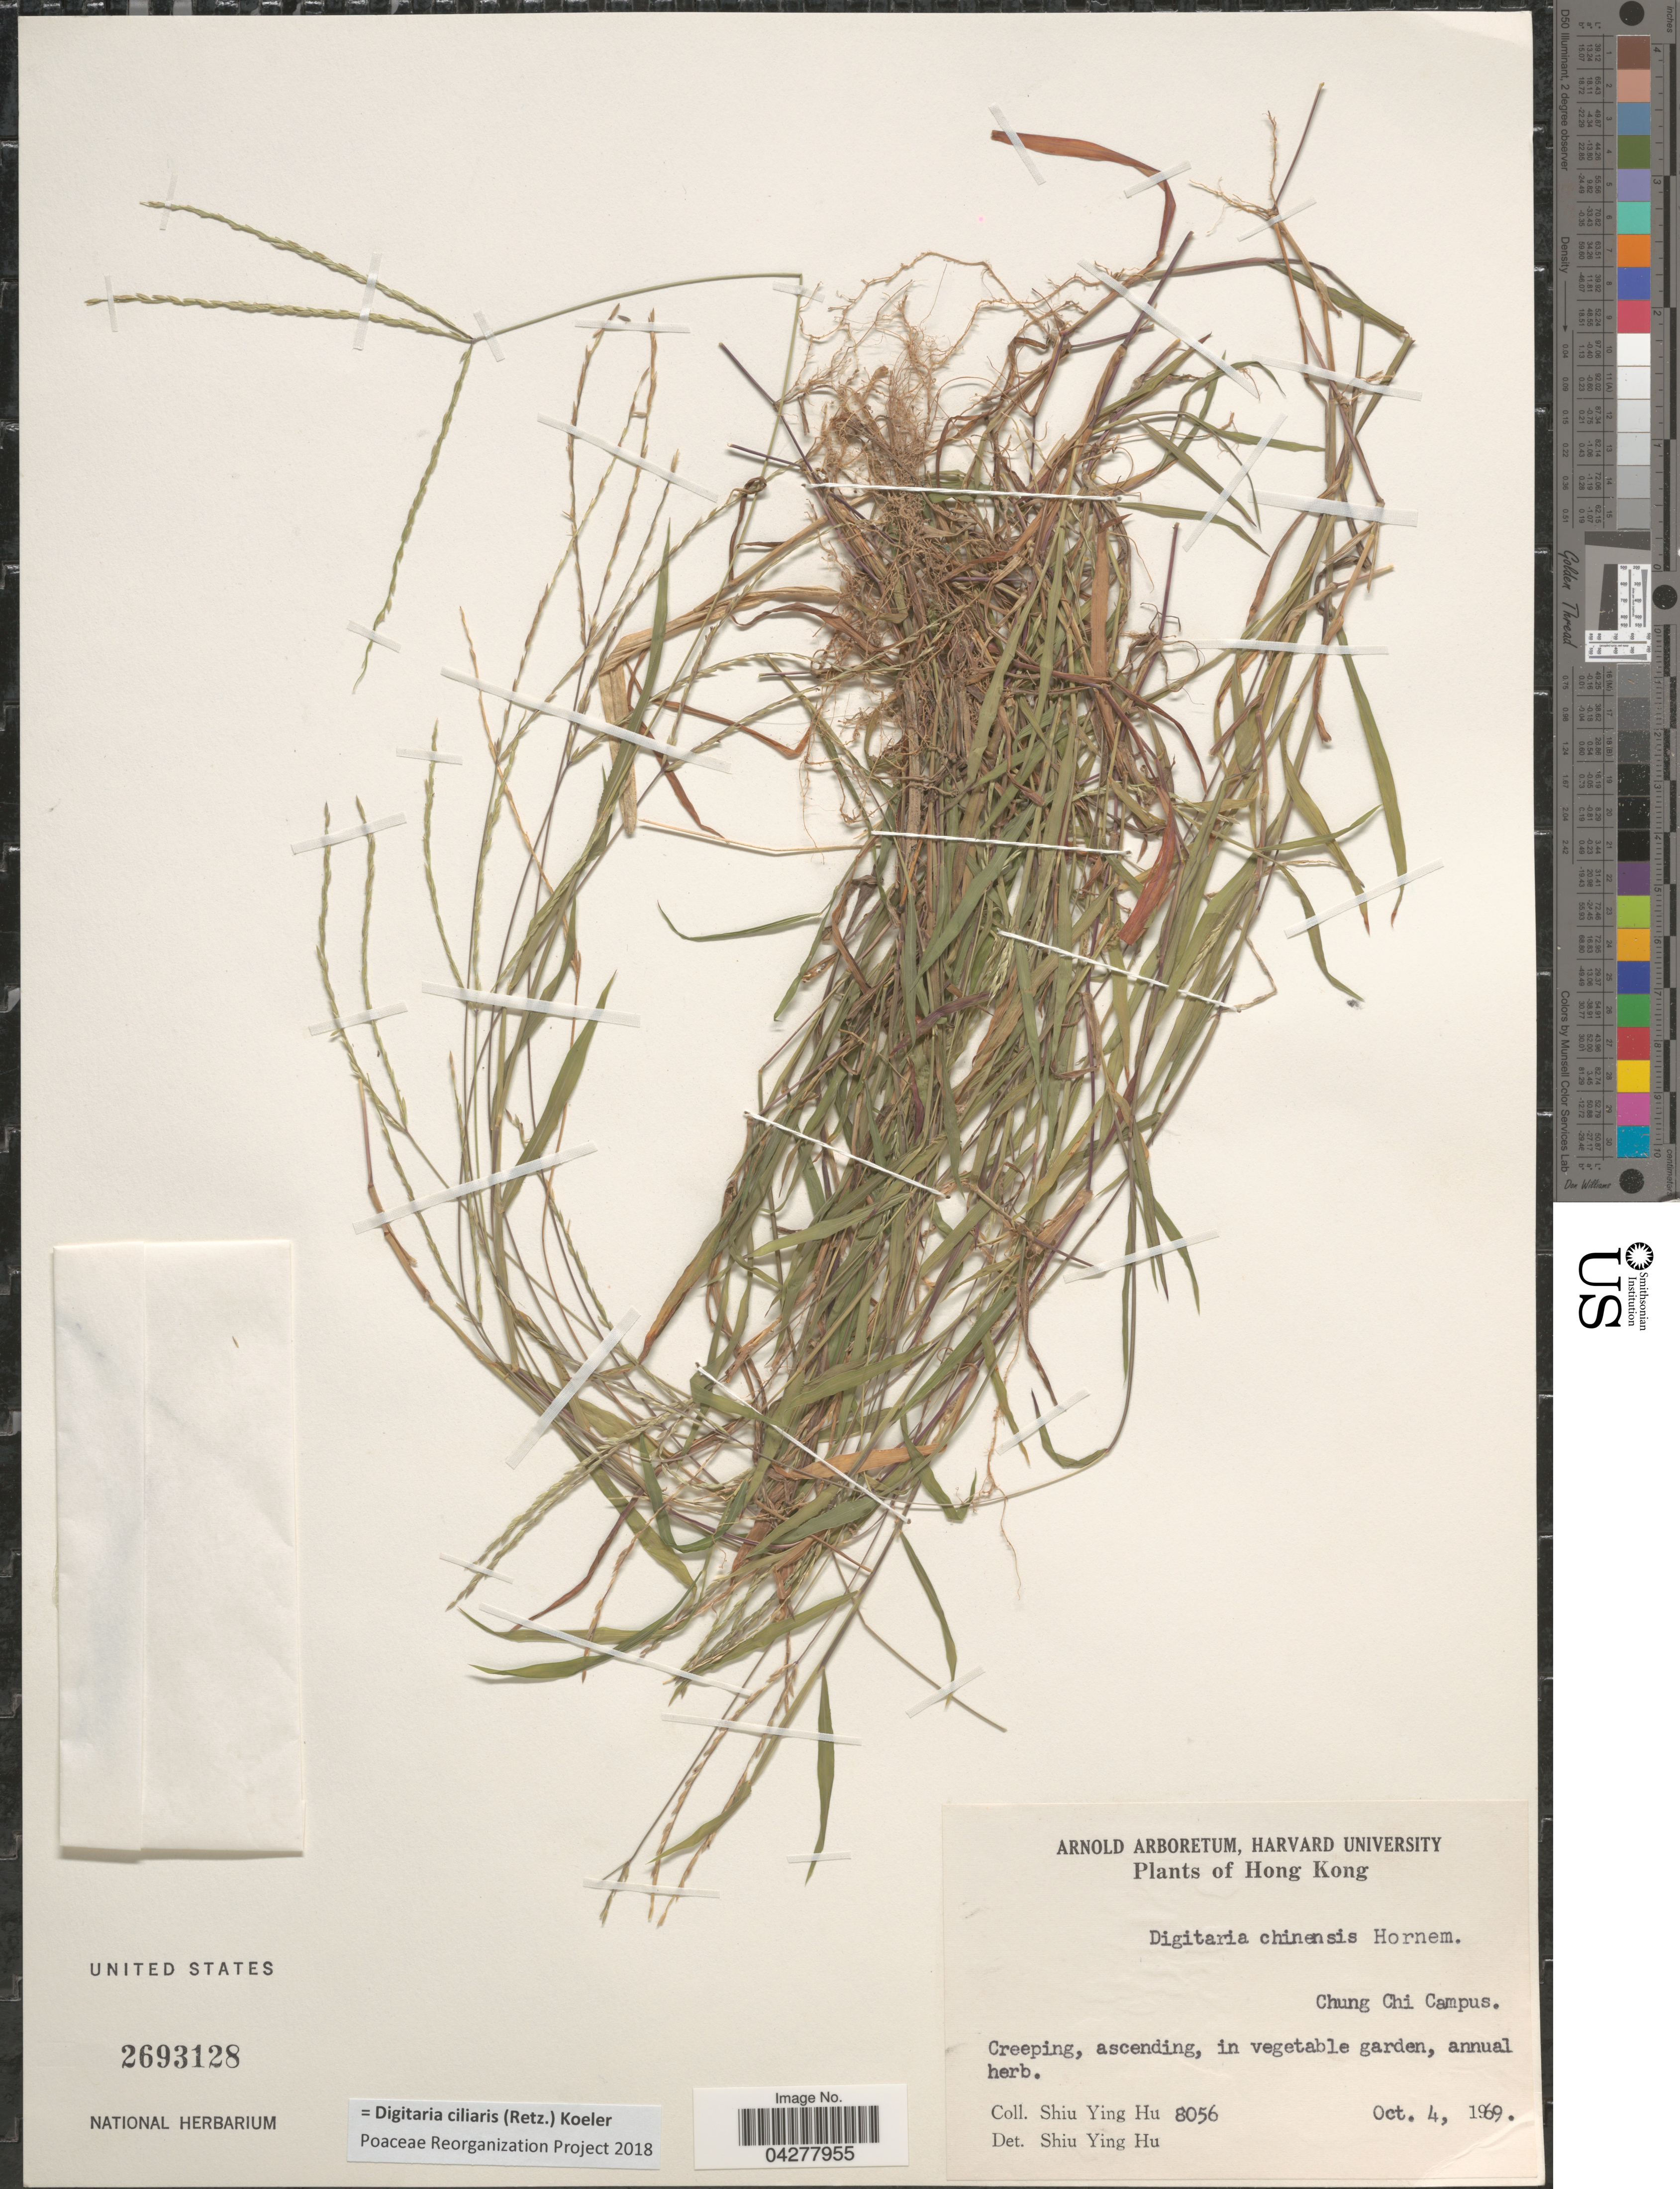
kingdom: Plantae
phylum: Tracheophyta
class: Liliopsida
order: Poales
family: Poaceae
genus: Digitaria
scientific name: Digitaria ciliaris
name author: (Retz.) Koeler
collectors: S. Y. Hu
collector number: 8056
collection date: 1969-10-04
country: China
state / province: Hong Kong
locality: Chung Chi Campus. Creeping, ascending, in vegetable garden.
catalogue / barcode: US 2693128